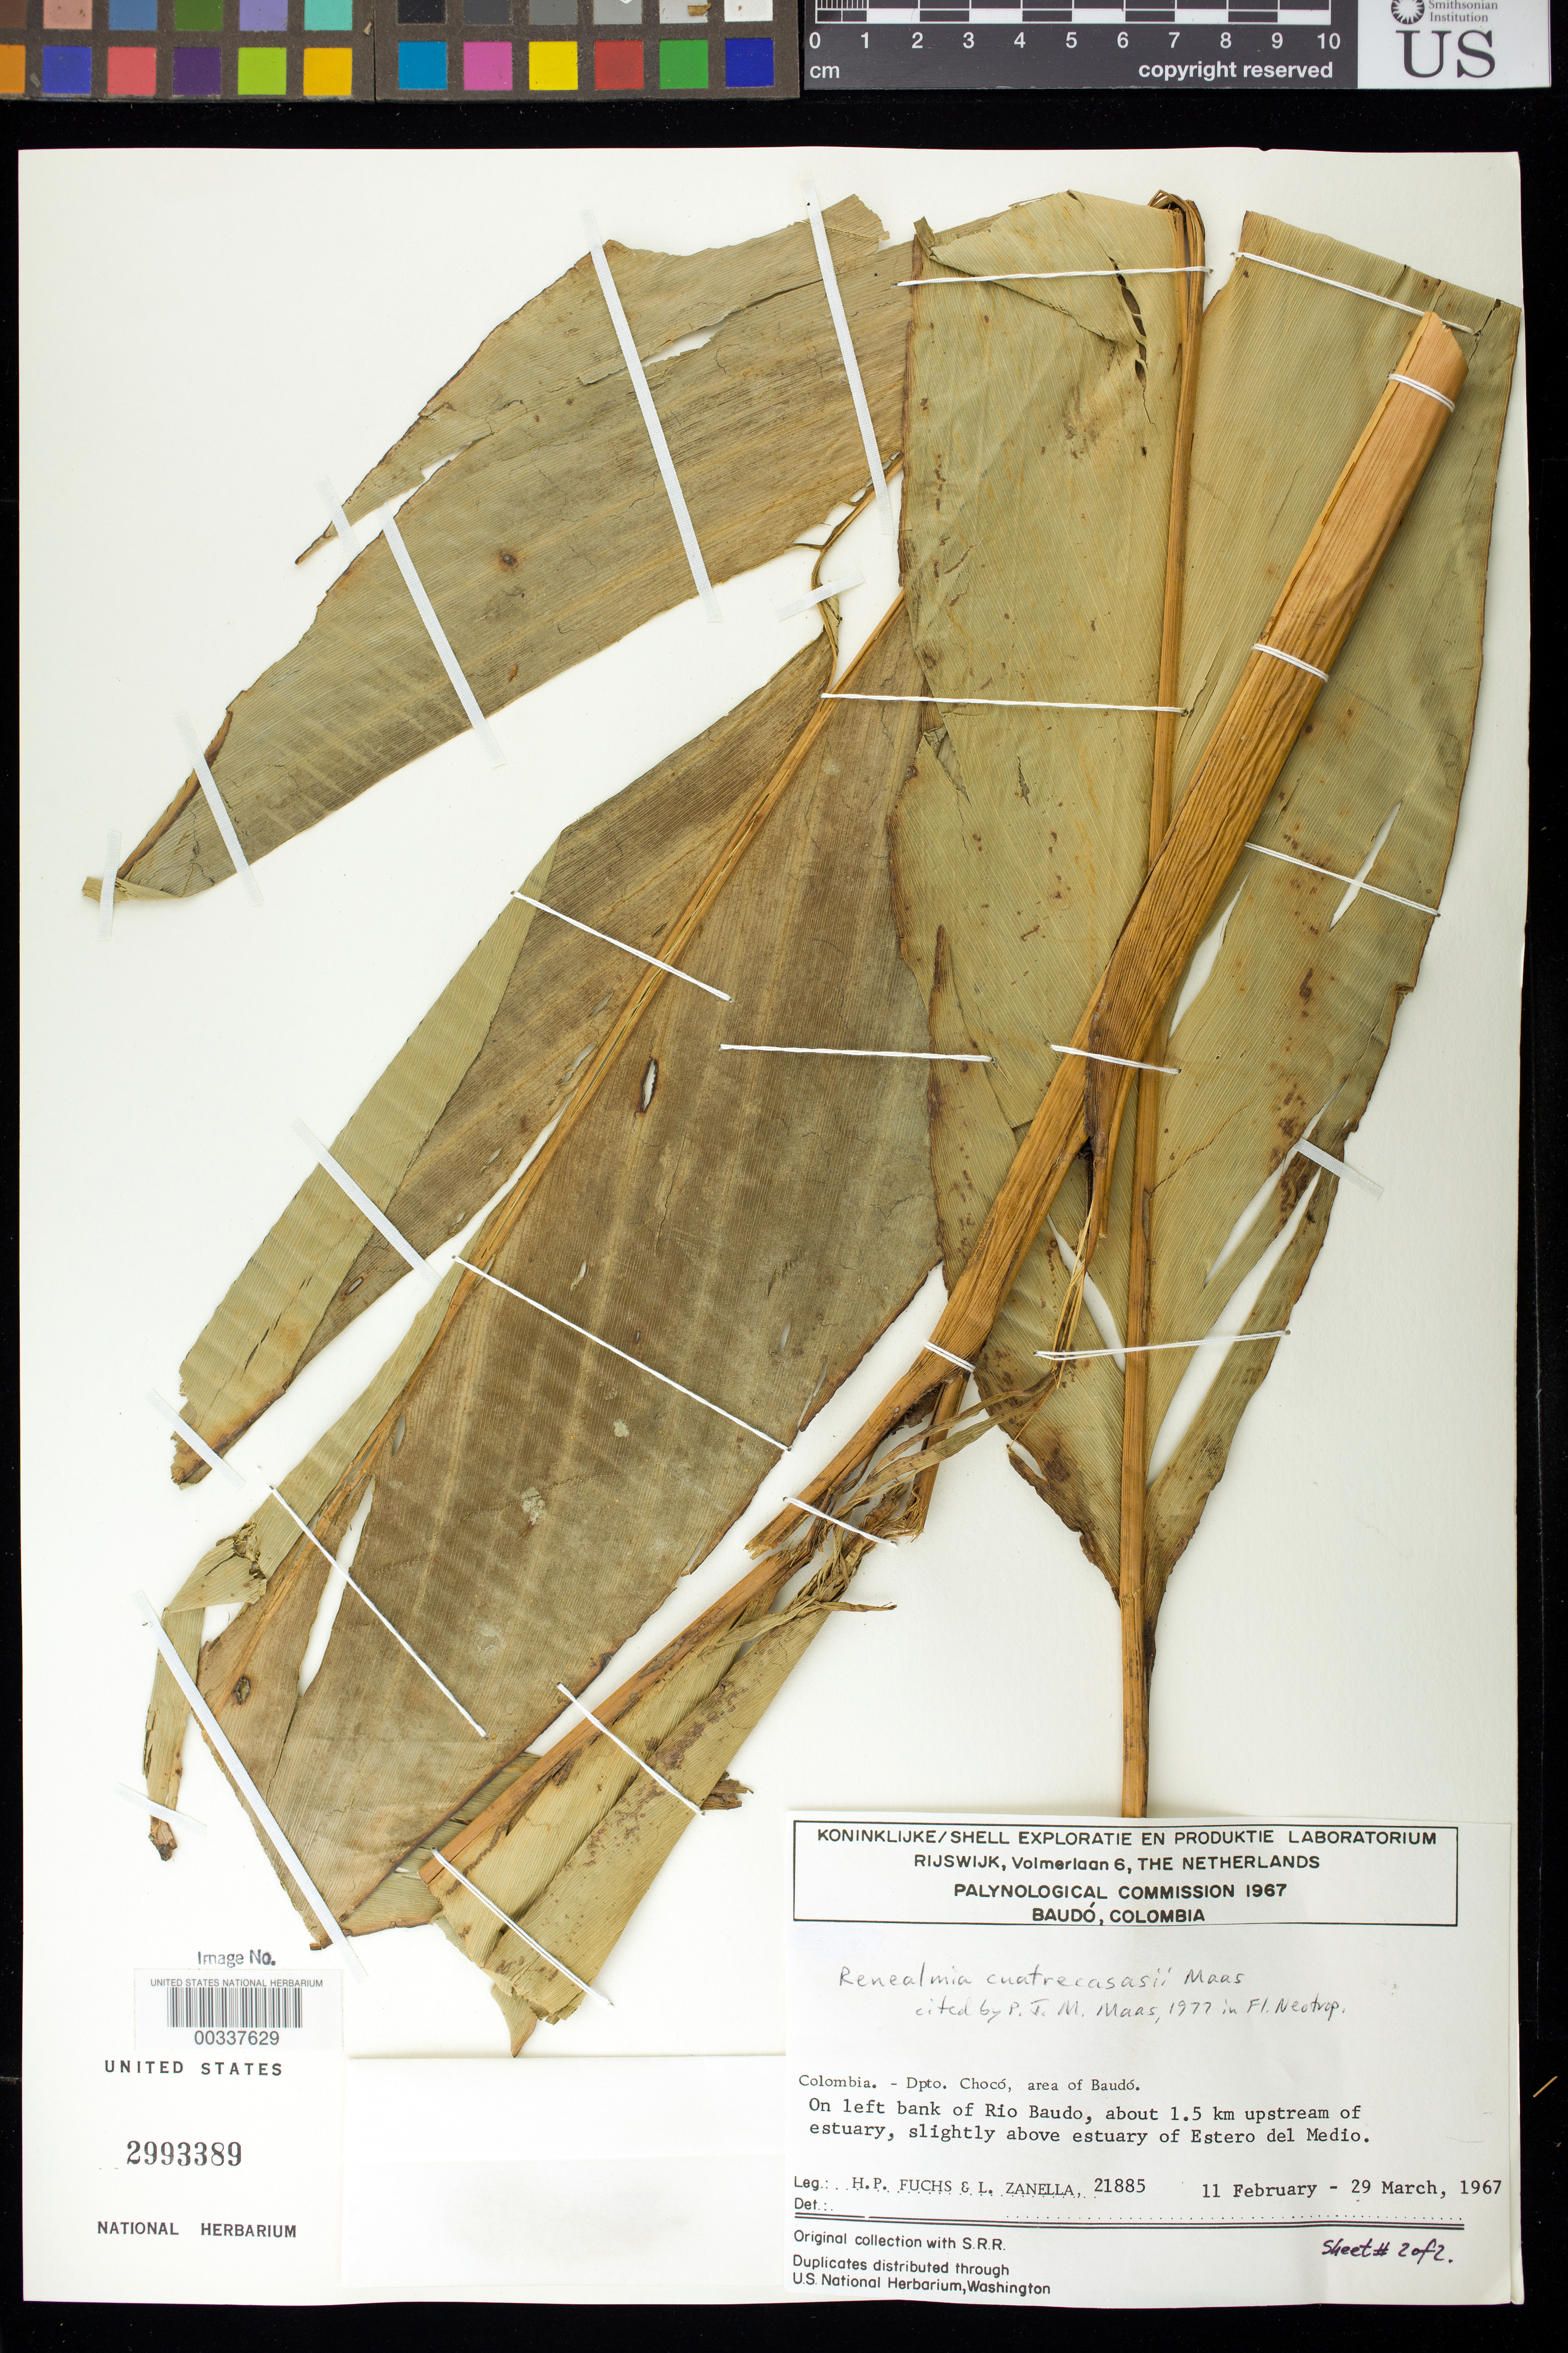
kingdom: Plantae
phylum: Tracheophyta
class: Liliopsida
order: Zingiberales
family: Zingiberaceae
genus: Renealmia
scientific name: Renealmia cuatrecasasii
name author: Maas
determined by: Maas, Paul J. M.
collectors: H. P. Fuchs & L. Zanella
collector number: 21885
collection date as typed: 11 Feb 1967 to 29 Mar 1967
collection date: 1967-02-11/1967-03-29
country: Colombia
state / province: Chocó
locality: Area of Baudo - on left bank of Rio Baudo, about 1.5 km upstream of Estuary, slightly above estuary of Estero del Medio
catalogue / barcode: US 2993389